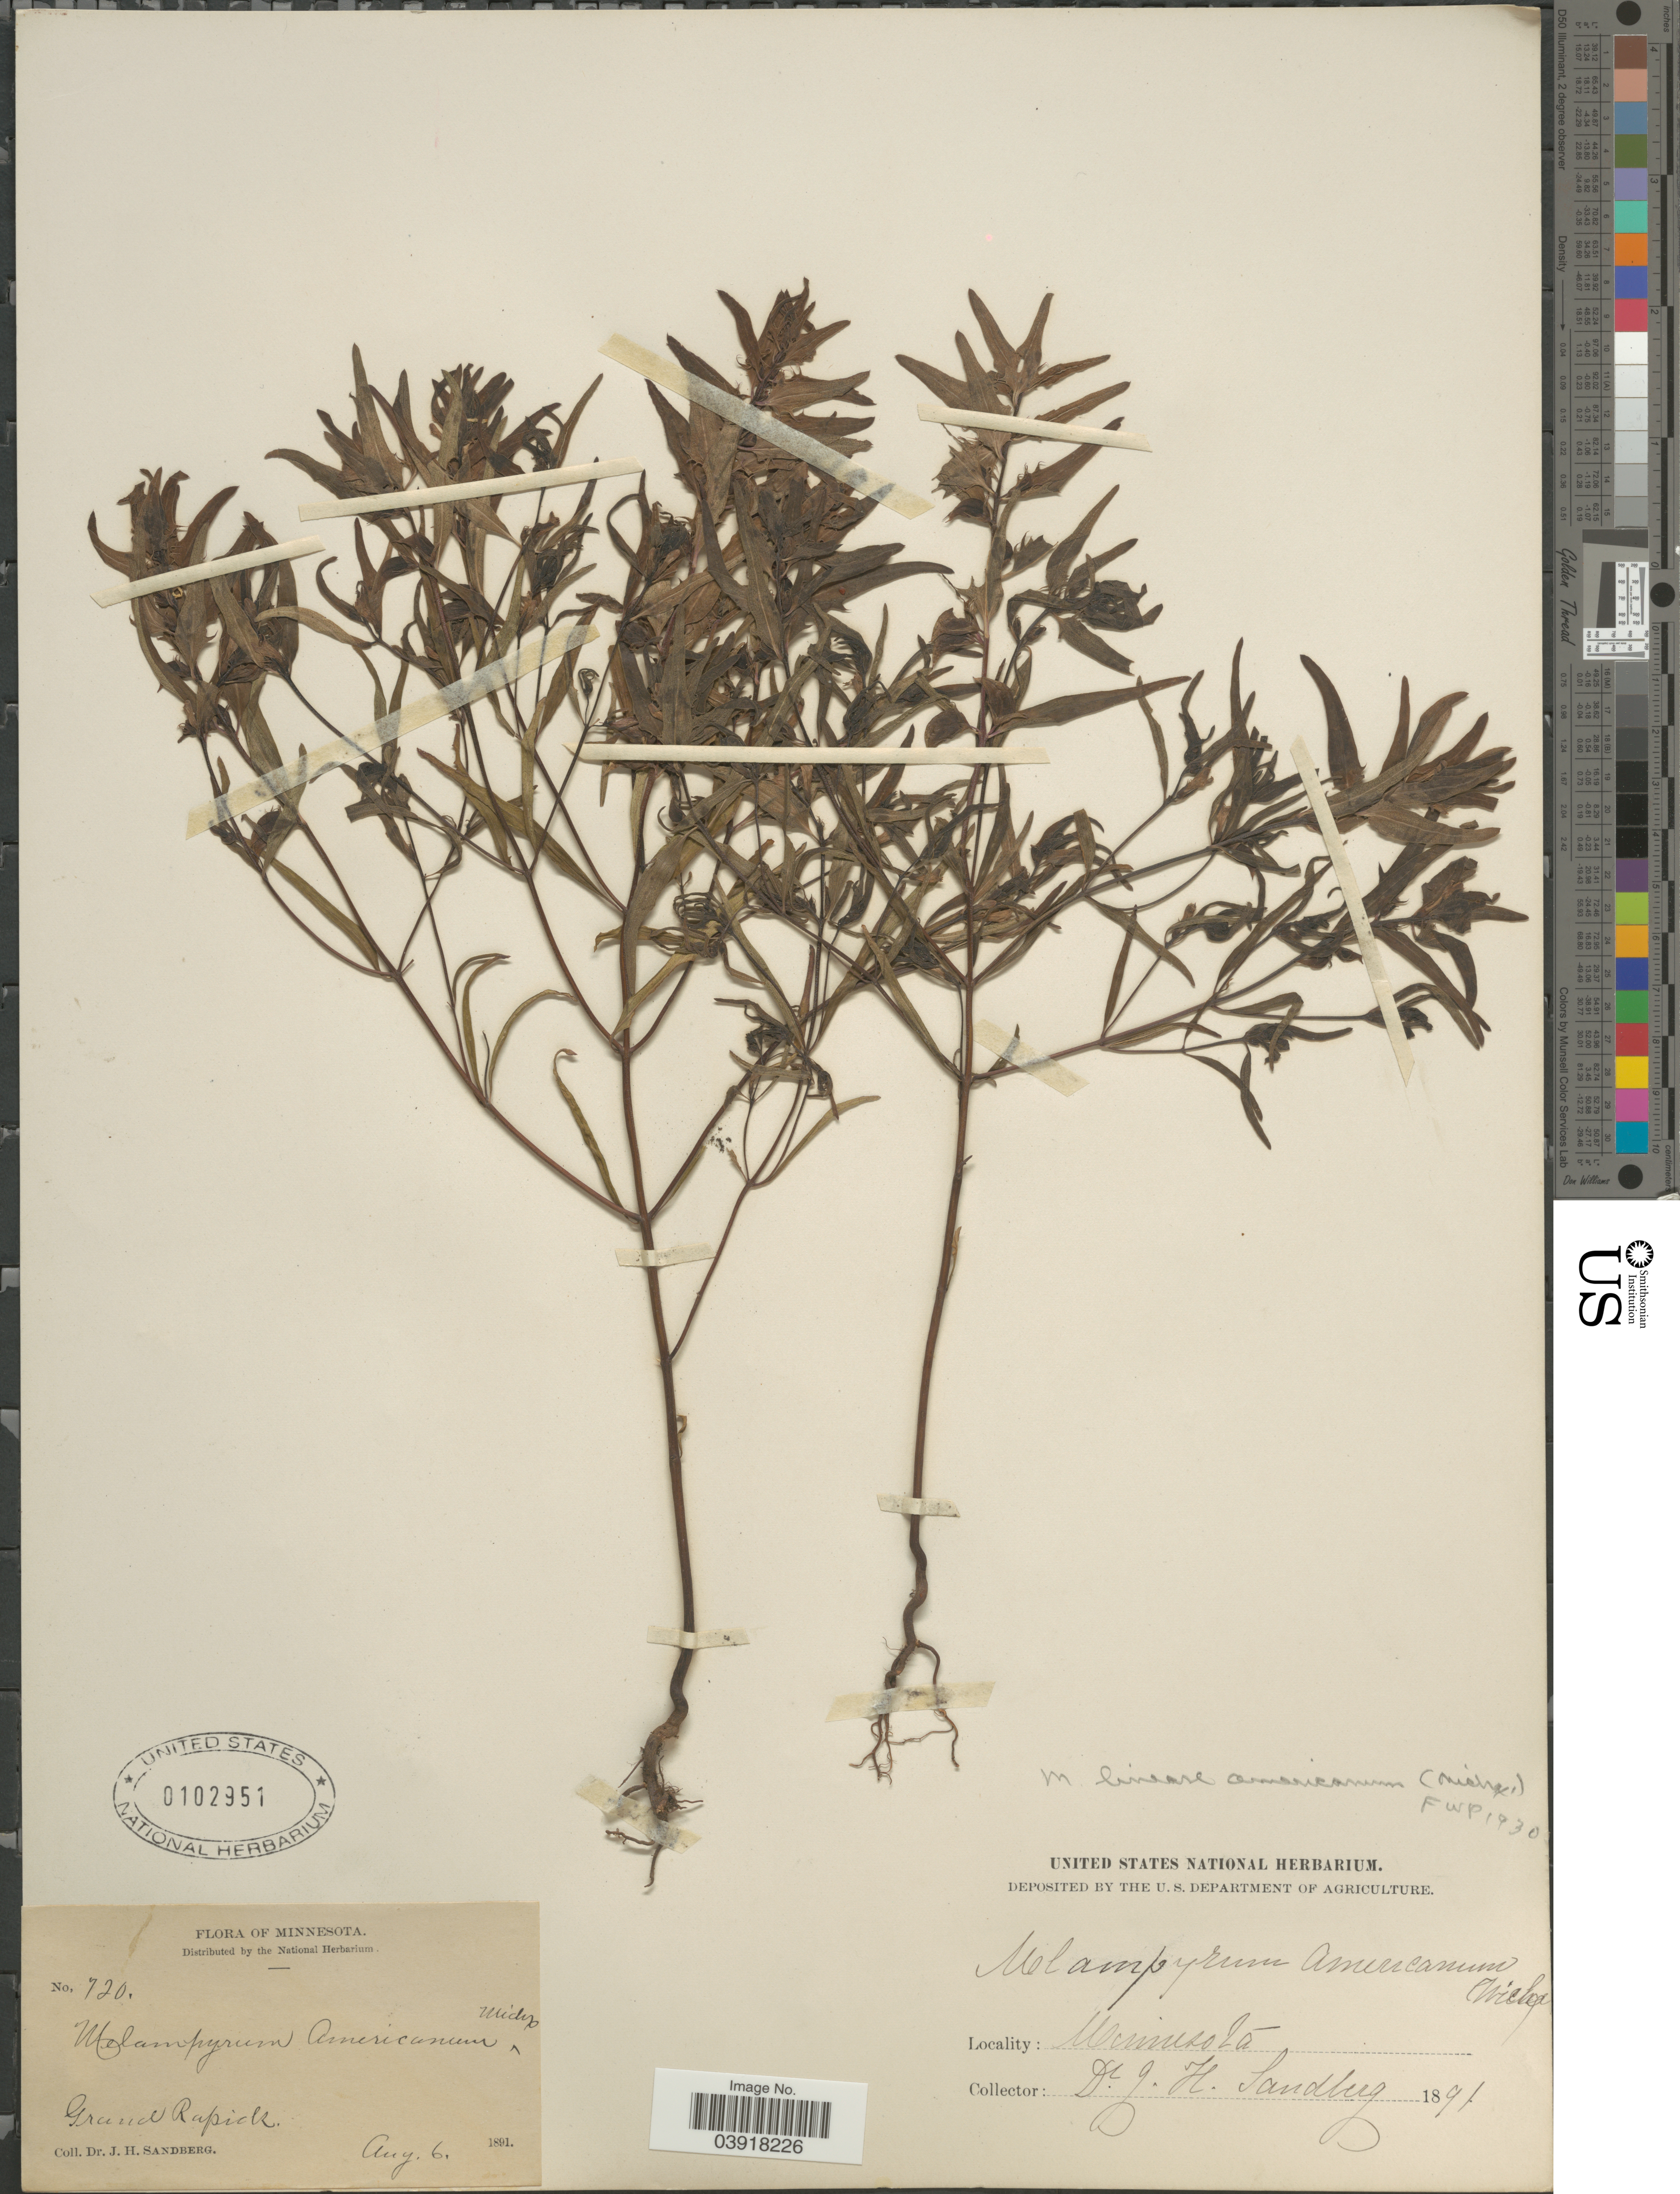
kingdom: Plantae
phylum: Tracheophyta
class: Magnoliopsida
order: Lamiales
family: Orobanchaceae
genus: Melampyrum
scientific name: Melampyrum lineare var. latifolium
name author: (Muhl.) P. Beauv.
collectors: J. H. Sandberg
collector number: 720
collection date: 1891-08-06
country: United States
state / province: Minnesota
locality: Grand Rapids.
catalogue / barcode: US 102951